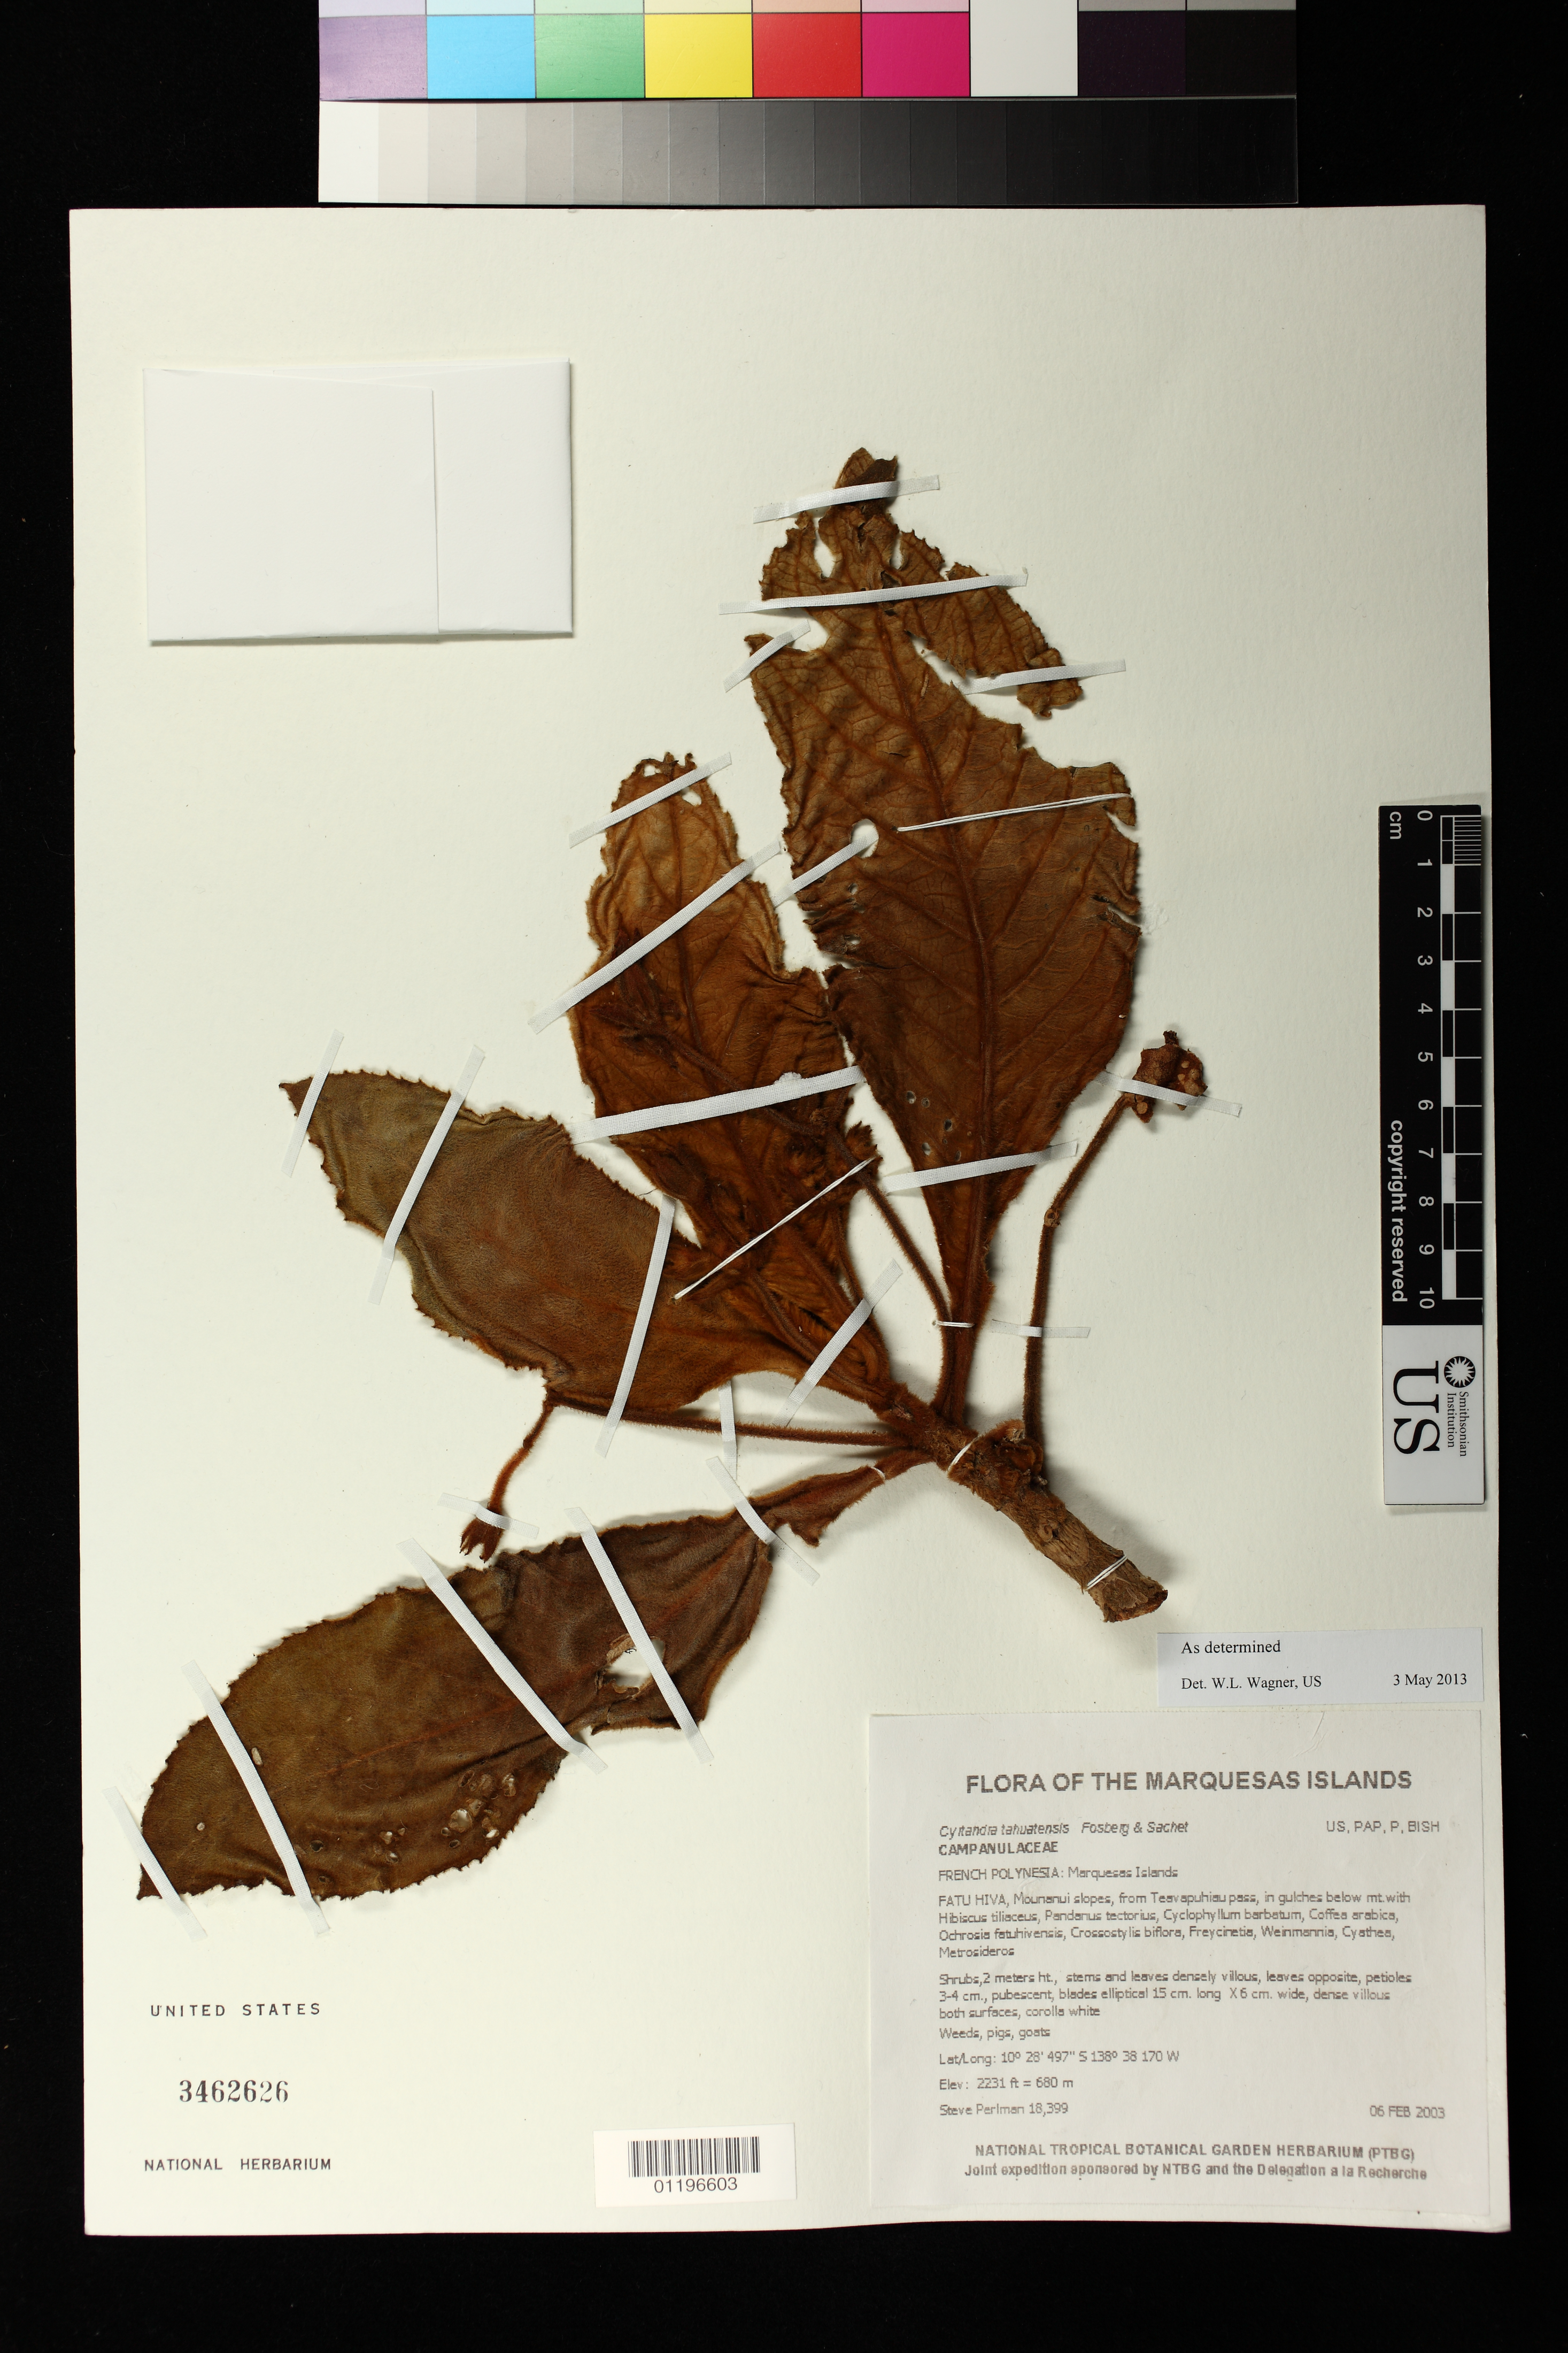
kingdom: Plantae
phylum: Tracheophyta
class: Magnoliopsida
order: Malpighiales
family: Passifloraceae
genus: Passiflora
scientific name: Passiflora cumbalensis var. goudotiana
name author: (Triana & Planch.) L.K. Escobar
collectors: S. Perlam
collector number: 18399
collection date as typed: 02 Jun 2003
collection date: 2003-06-02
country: French Polynesia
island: Fatu Hiva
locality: Mounanui slopes, from Teavapuhiau pass, in gulches below mt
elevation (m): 680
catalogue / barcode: US 3462626